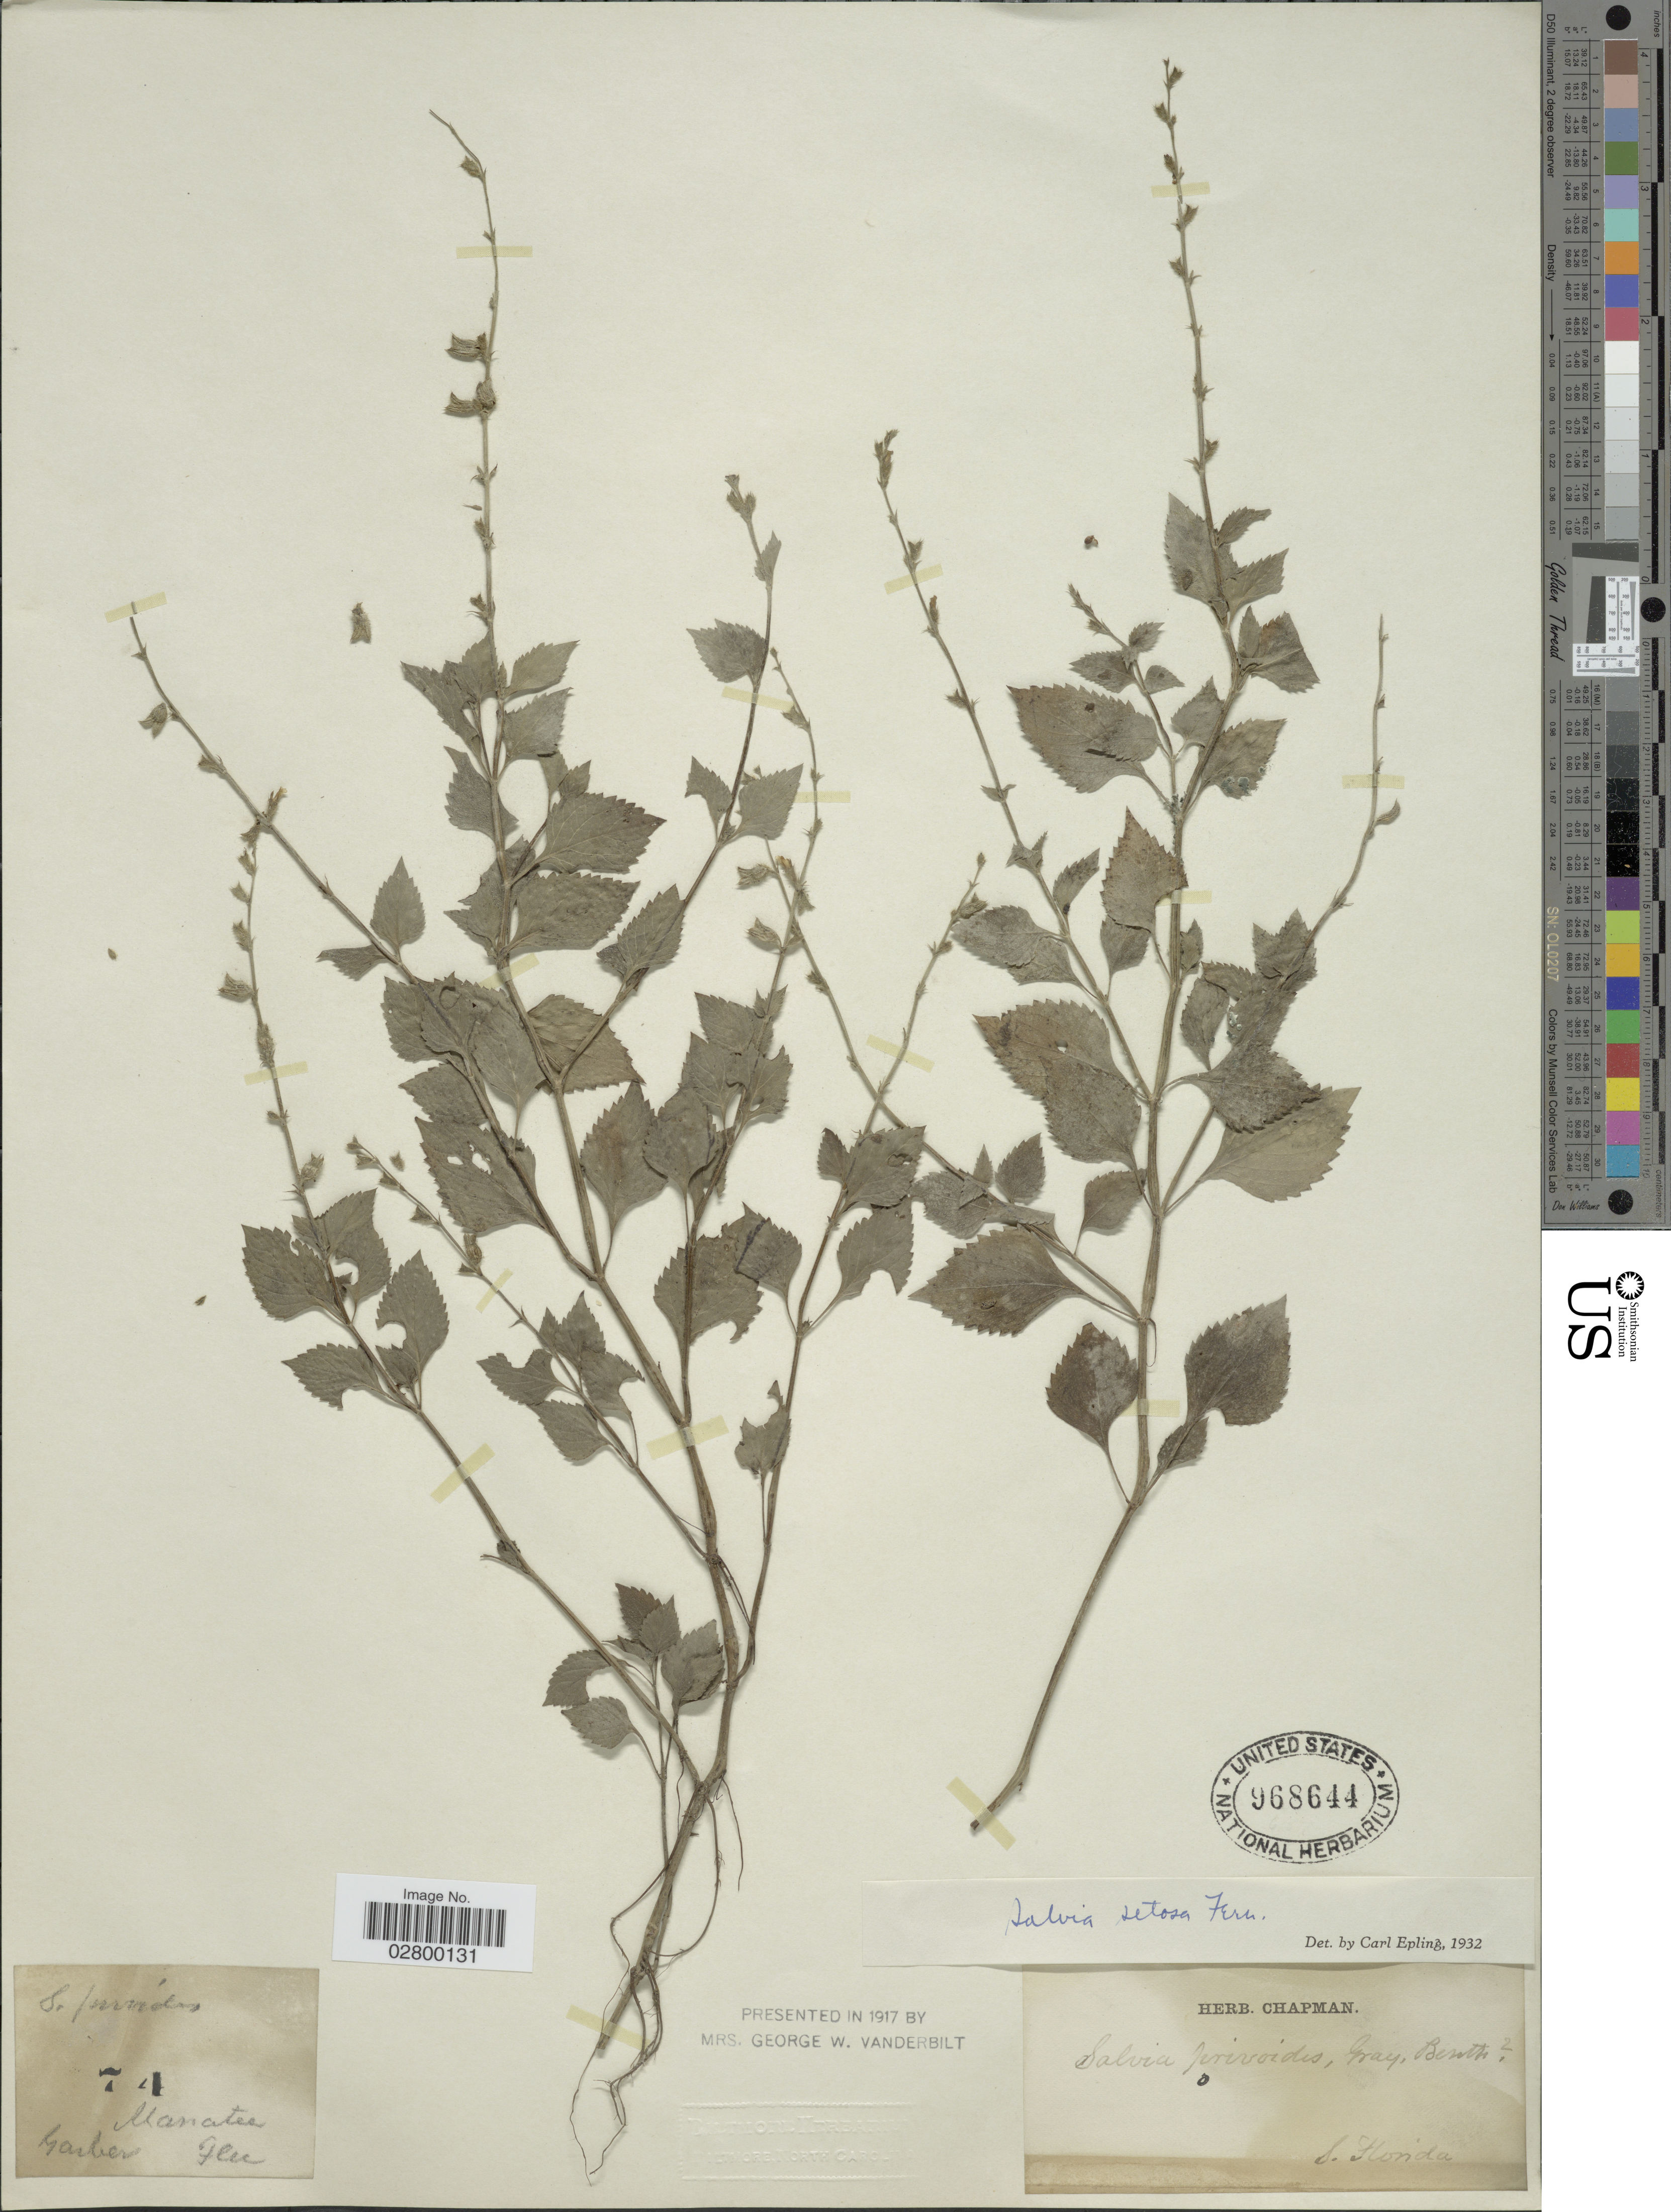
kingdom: Plantae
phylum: Tracheophyta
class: Magnoliopsida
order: Lamiales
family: Lamiaceae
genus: Salvia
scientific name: Salvia setosa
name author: Fernald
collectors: -- Garber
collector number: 74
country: United States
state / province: Florida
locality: Manatee, S. Florida.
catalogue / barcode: US 968644